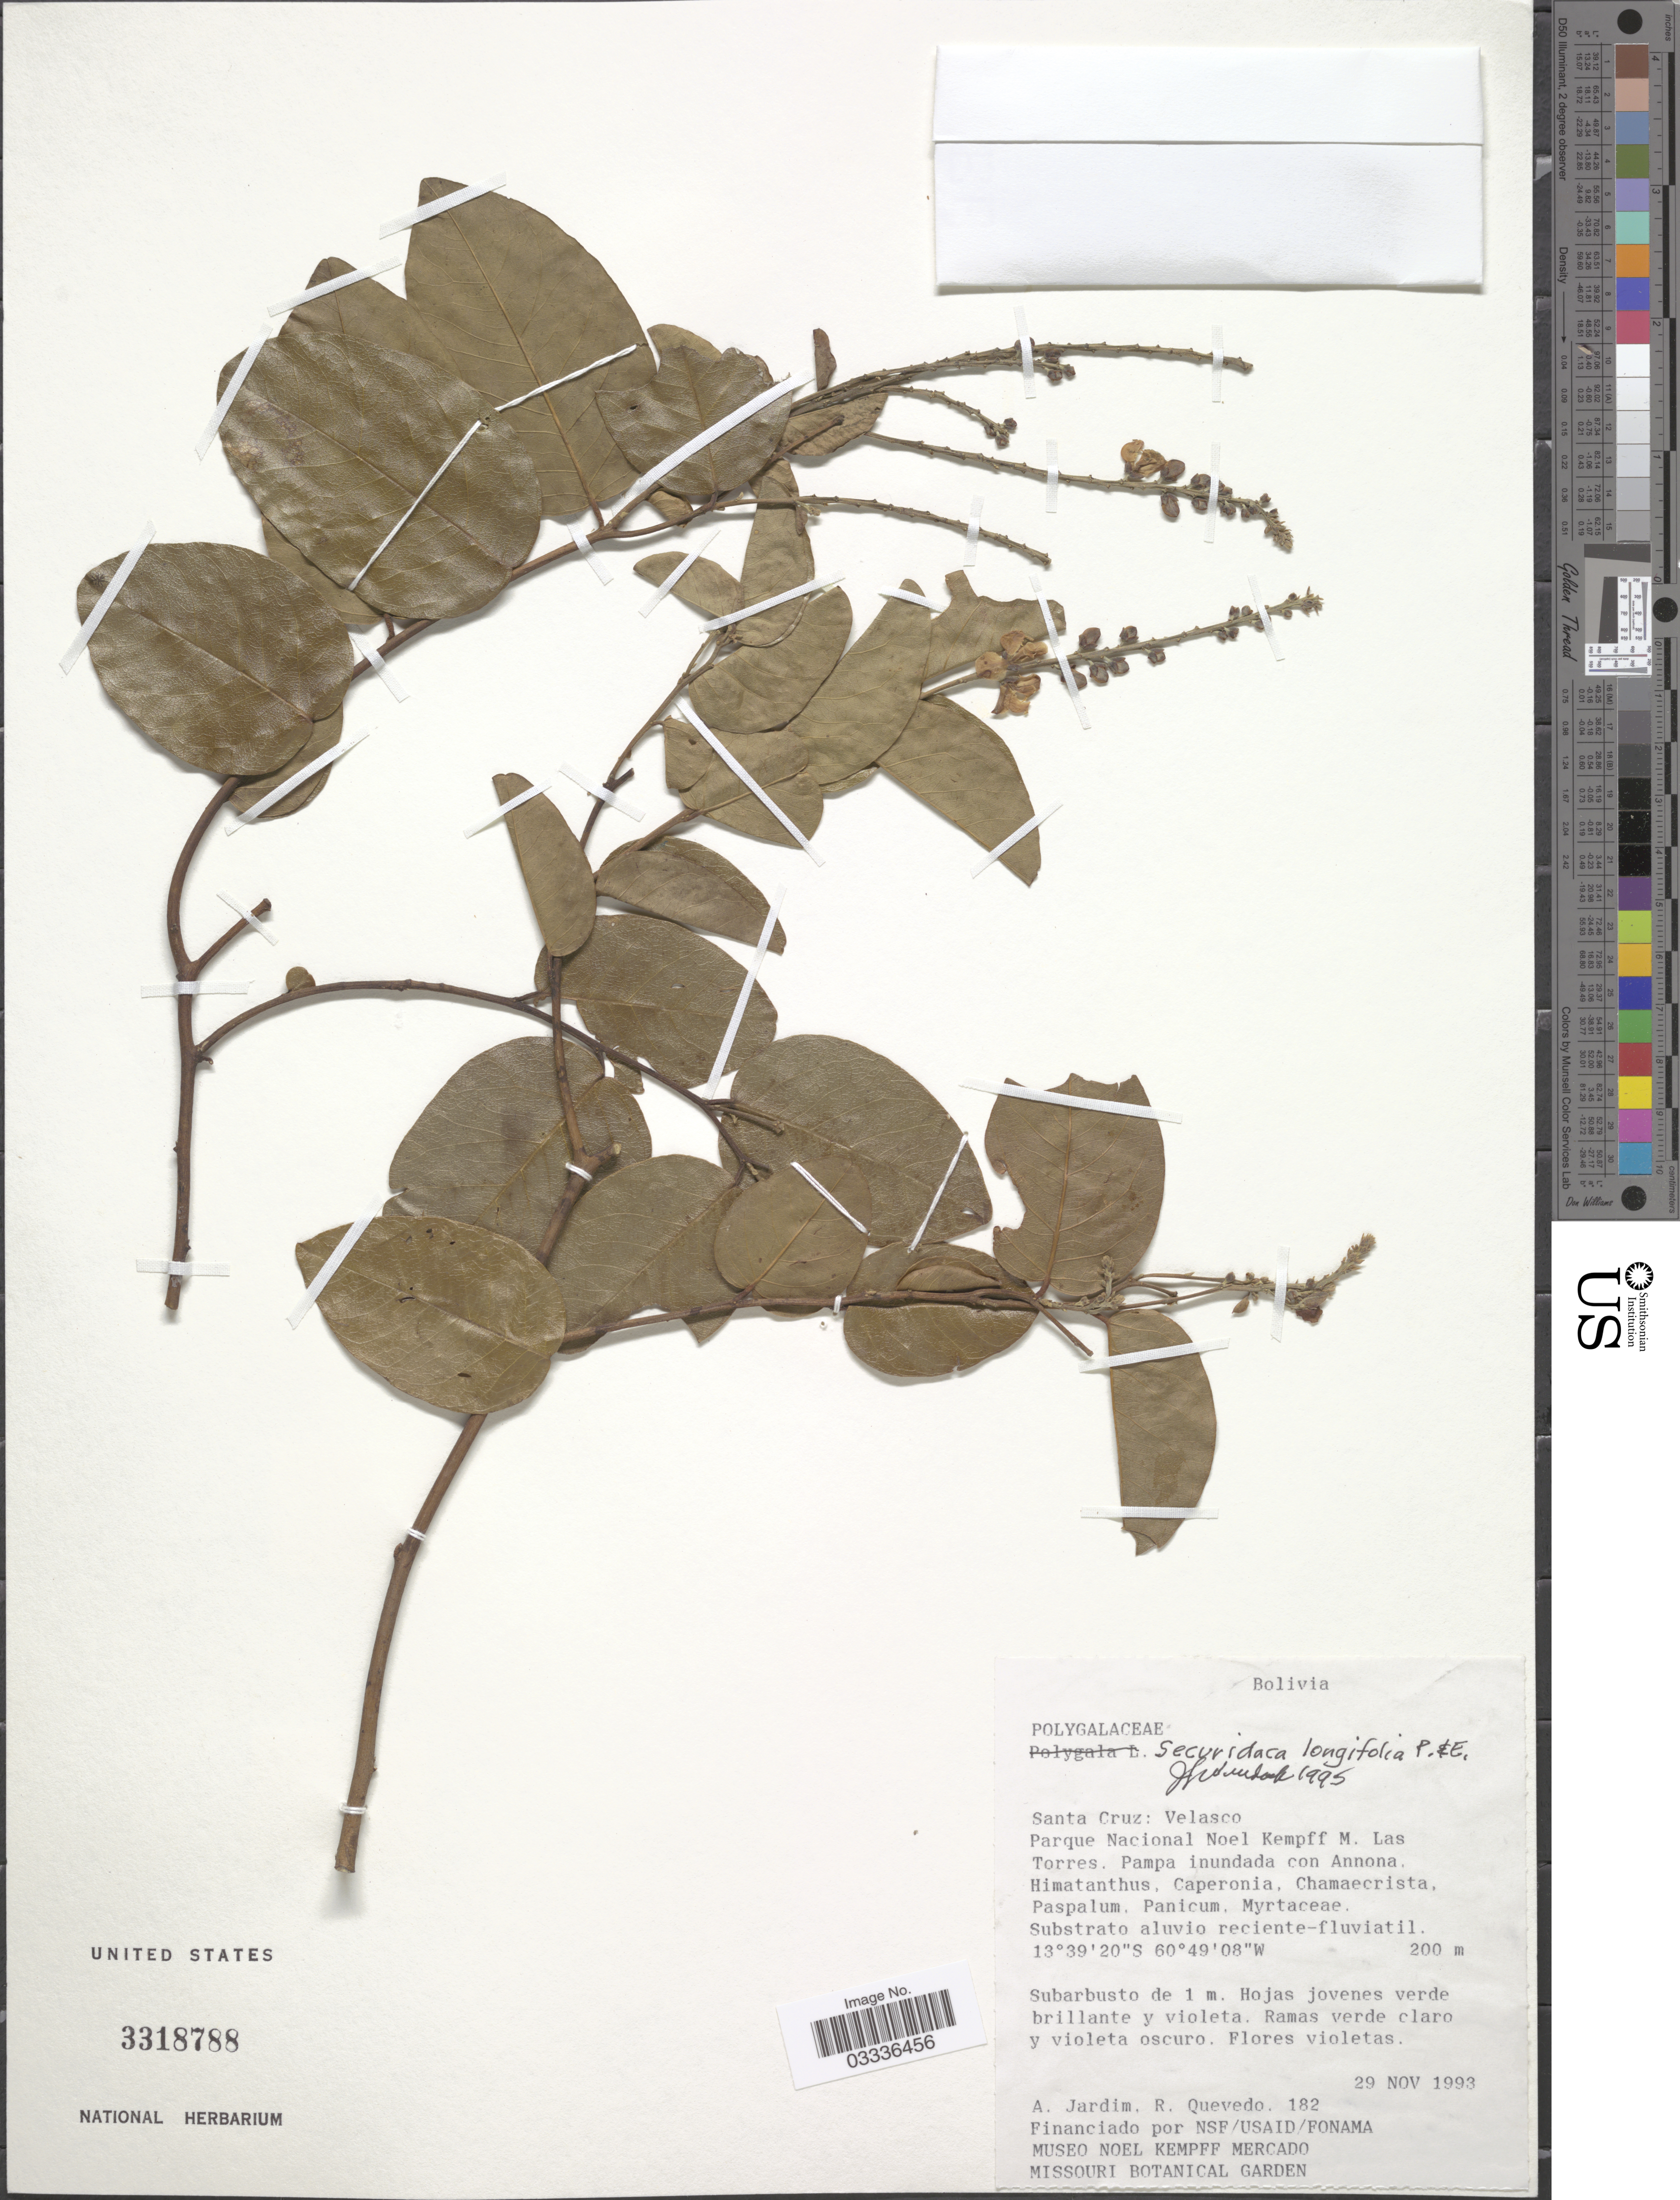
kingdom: Plantae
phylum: Tracheophyta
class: Magnoliopsida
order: Fabales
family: Polygalaceae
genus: Securidaca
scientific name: Securidaca longifolia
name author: Poepp. & Endl.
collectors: A. Jardim & R. Quevedo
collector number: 182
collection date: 1993-11-29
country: Bolivia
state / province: Santa Cruz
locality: Velasco. Parque Nacional Noel Kempff M. Las Torres.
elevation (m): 200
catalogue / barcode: US 3318788